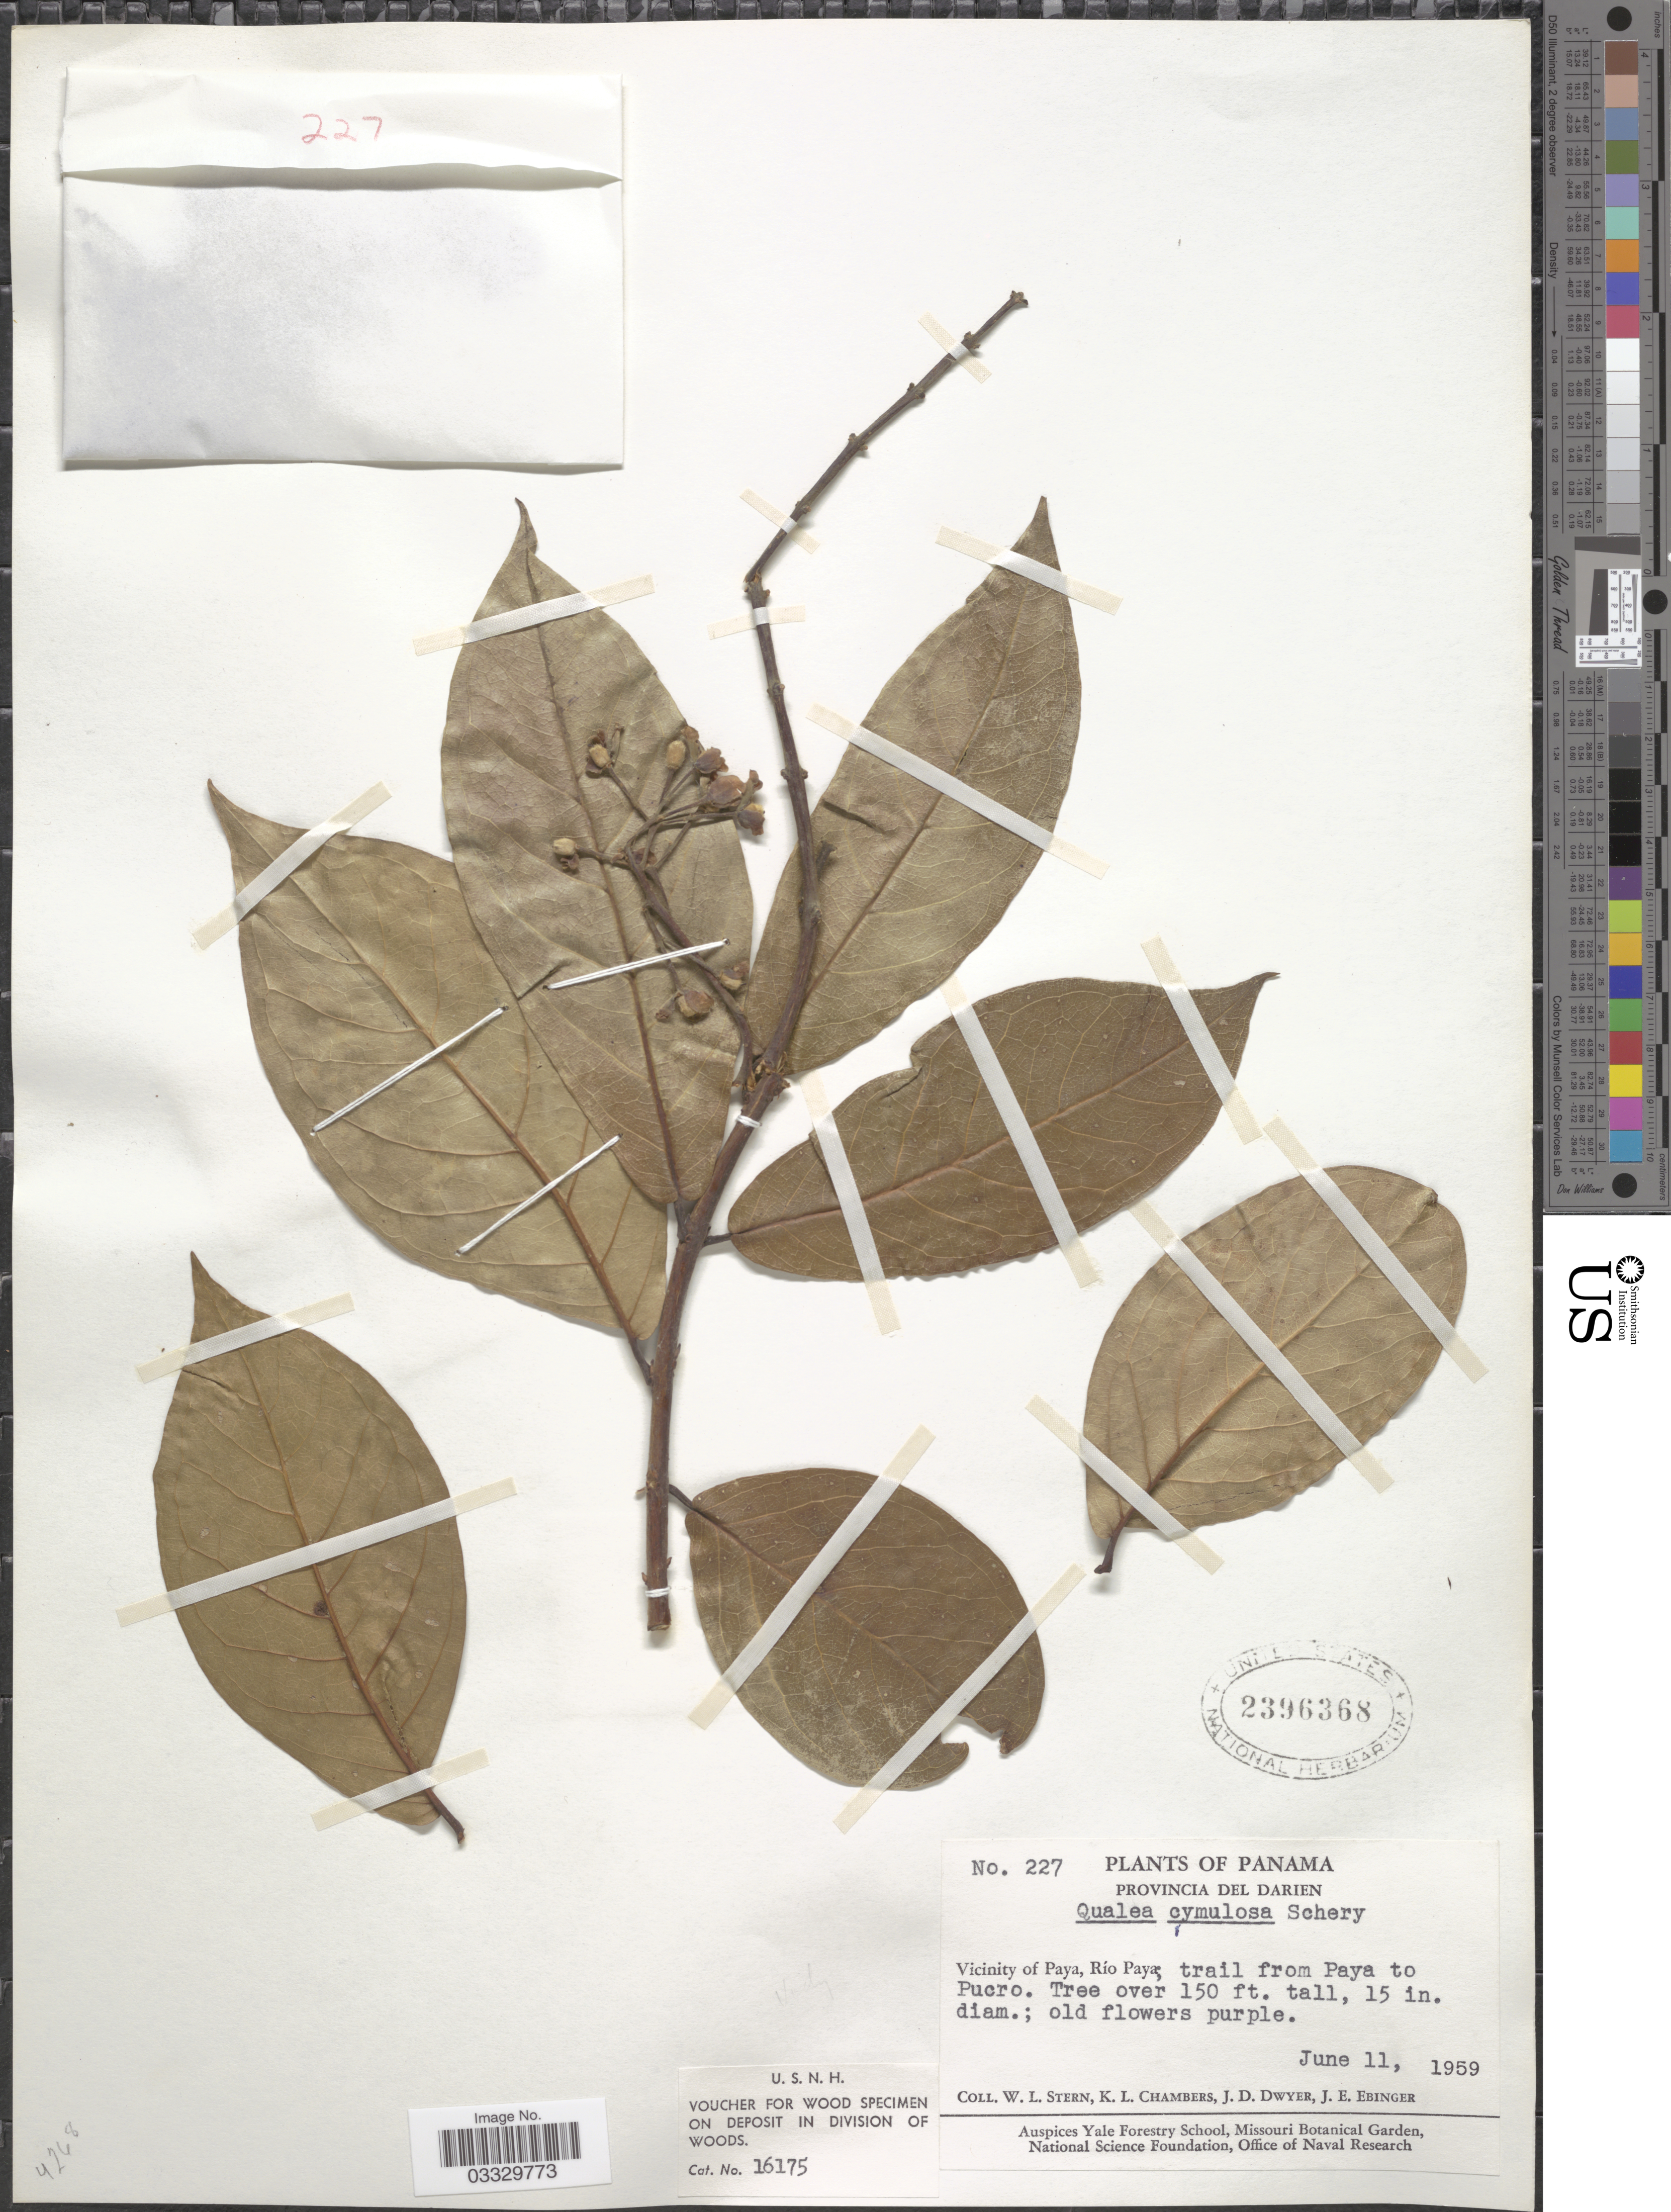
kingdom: Plantae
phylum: Tracheophyta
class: Magnoliopsida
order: Myrtales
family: Vochysiaceae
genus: Qualea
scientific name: Qualea cymulosa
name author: Schery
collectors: W. L. Stern, K. Chambers, J. D. Dwyer & J. Ebinger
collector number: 227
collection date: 1959-06-11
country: Panama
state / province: Darién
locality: Vicinity of Paya, Río Paya; trail from Paya to Pucro.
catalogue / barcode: US 2396368